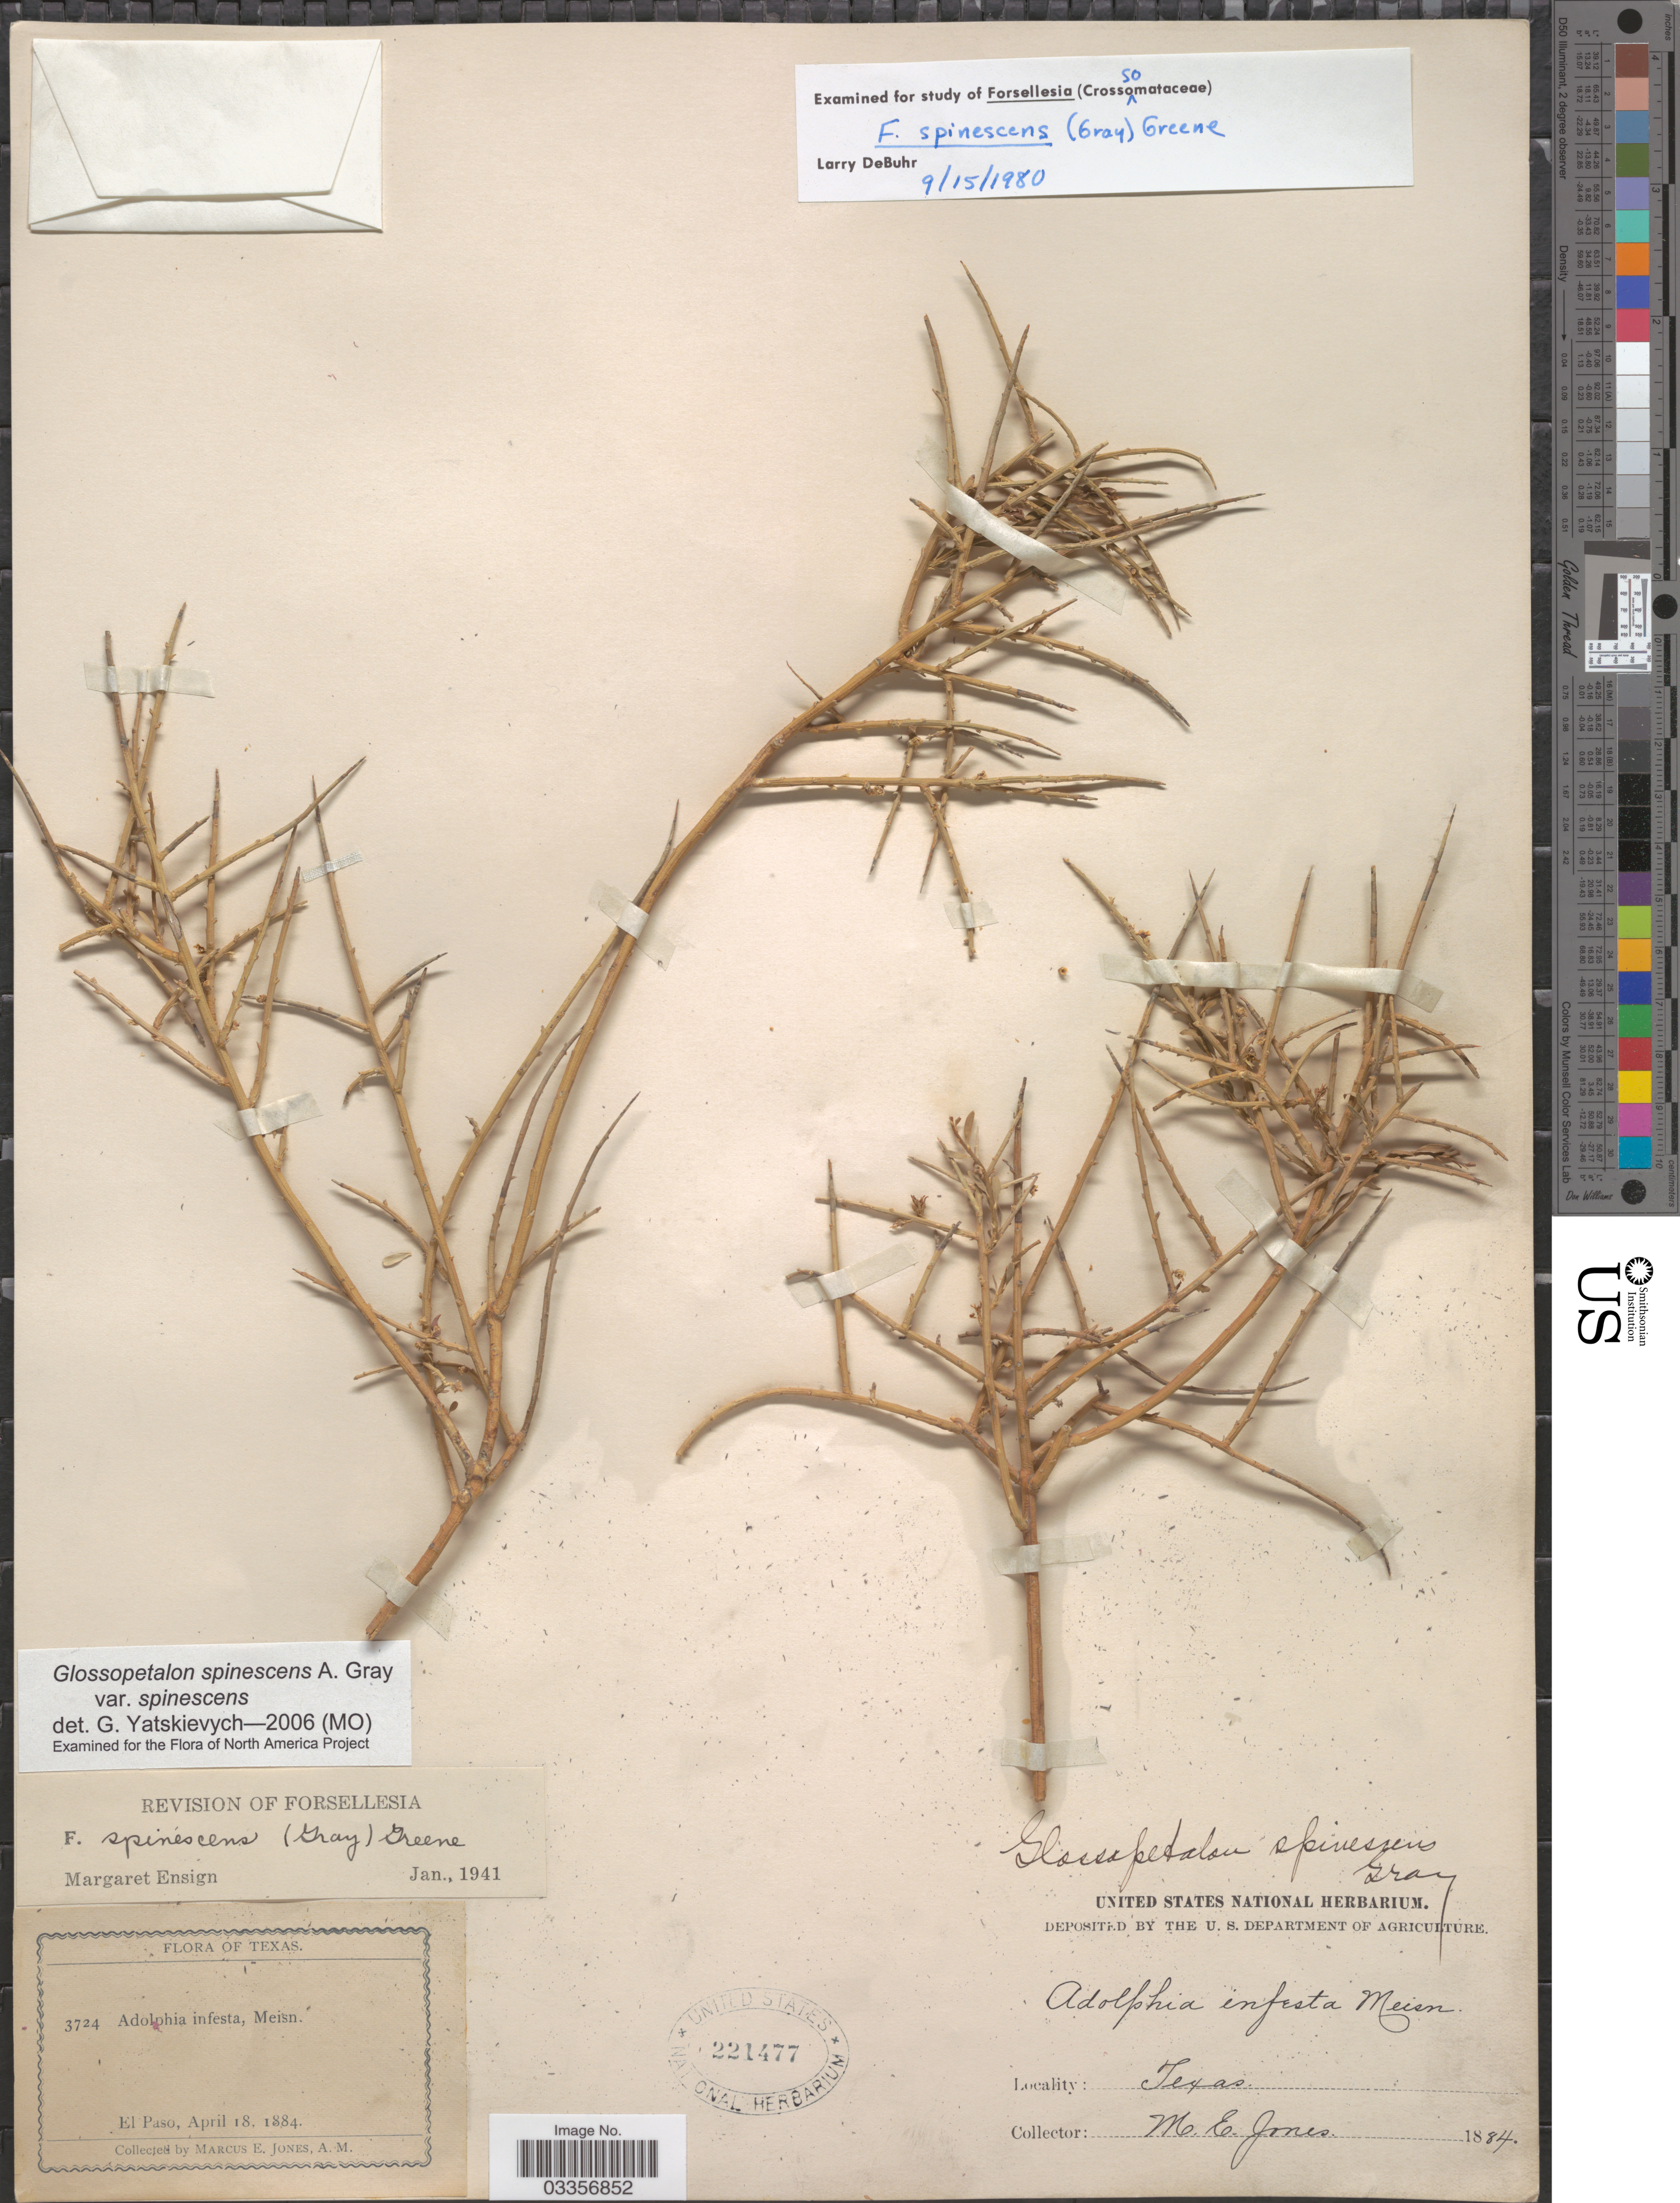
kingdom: Plantae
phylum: Tracheophyta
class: Magnoliopsida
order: Crossosomatales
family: Crossosomataceae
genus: Glossopetalon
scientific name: Glossopetalon spinescens var. spinescens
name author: A. Gray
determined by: Yatskievych, G.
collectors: M. E. Jones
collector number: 3724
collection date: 1884-04-18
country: United States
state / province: Texas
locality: El Paso.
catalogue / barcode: US 221477